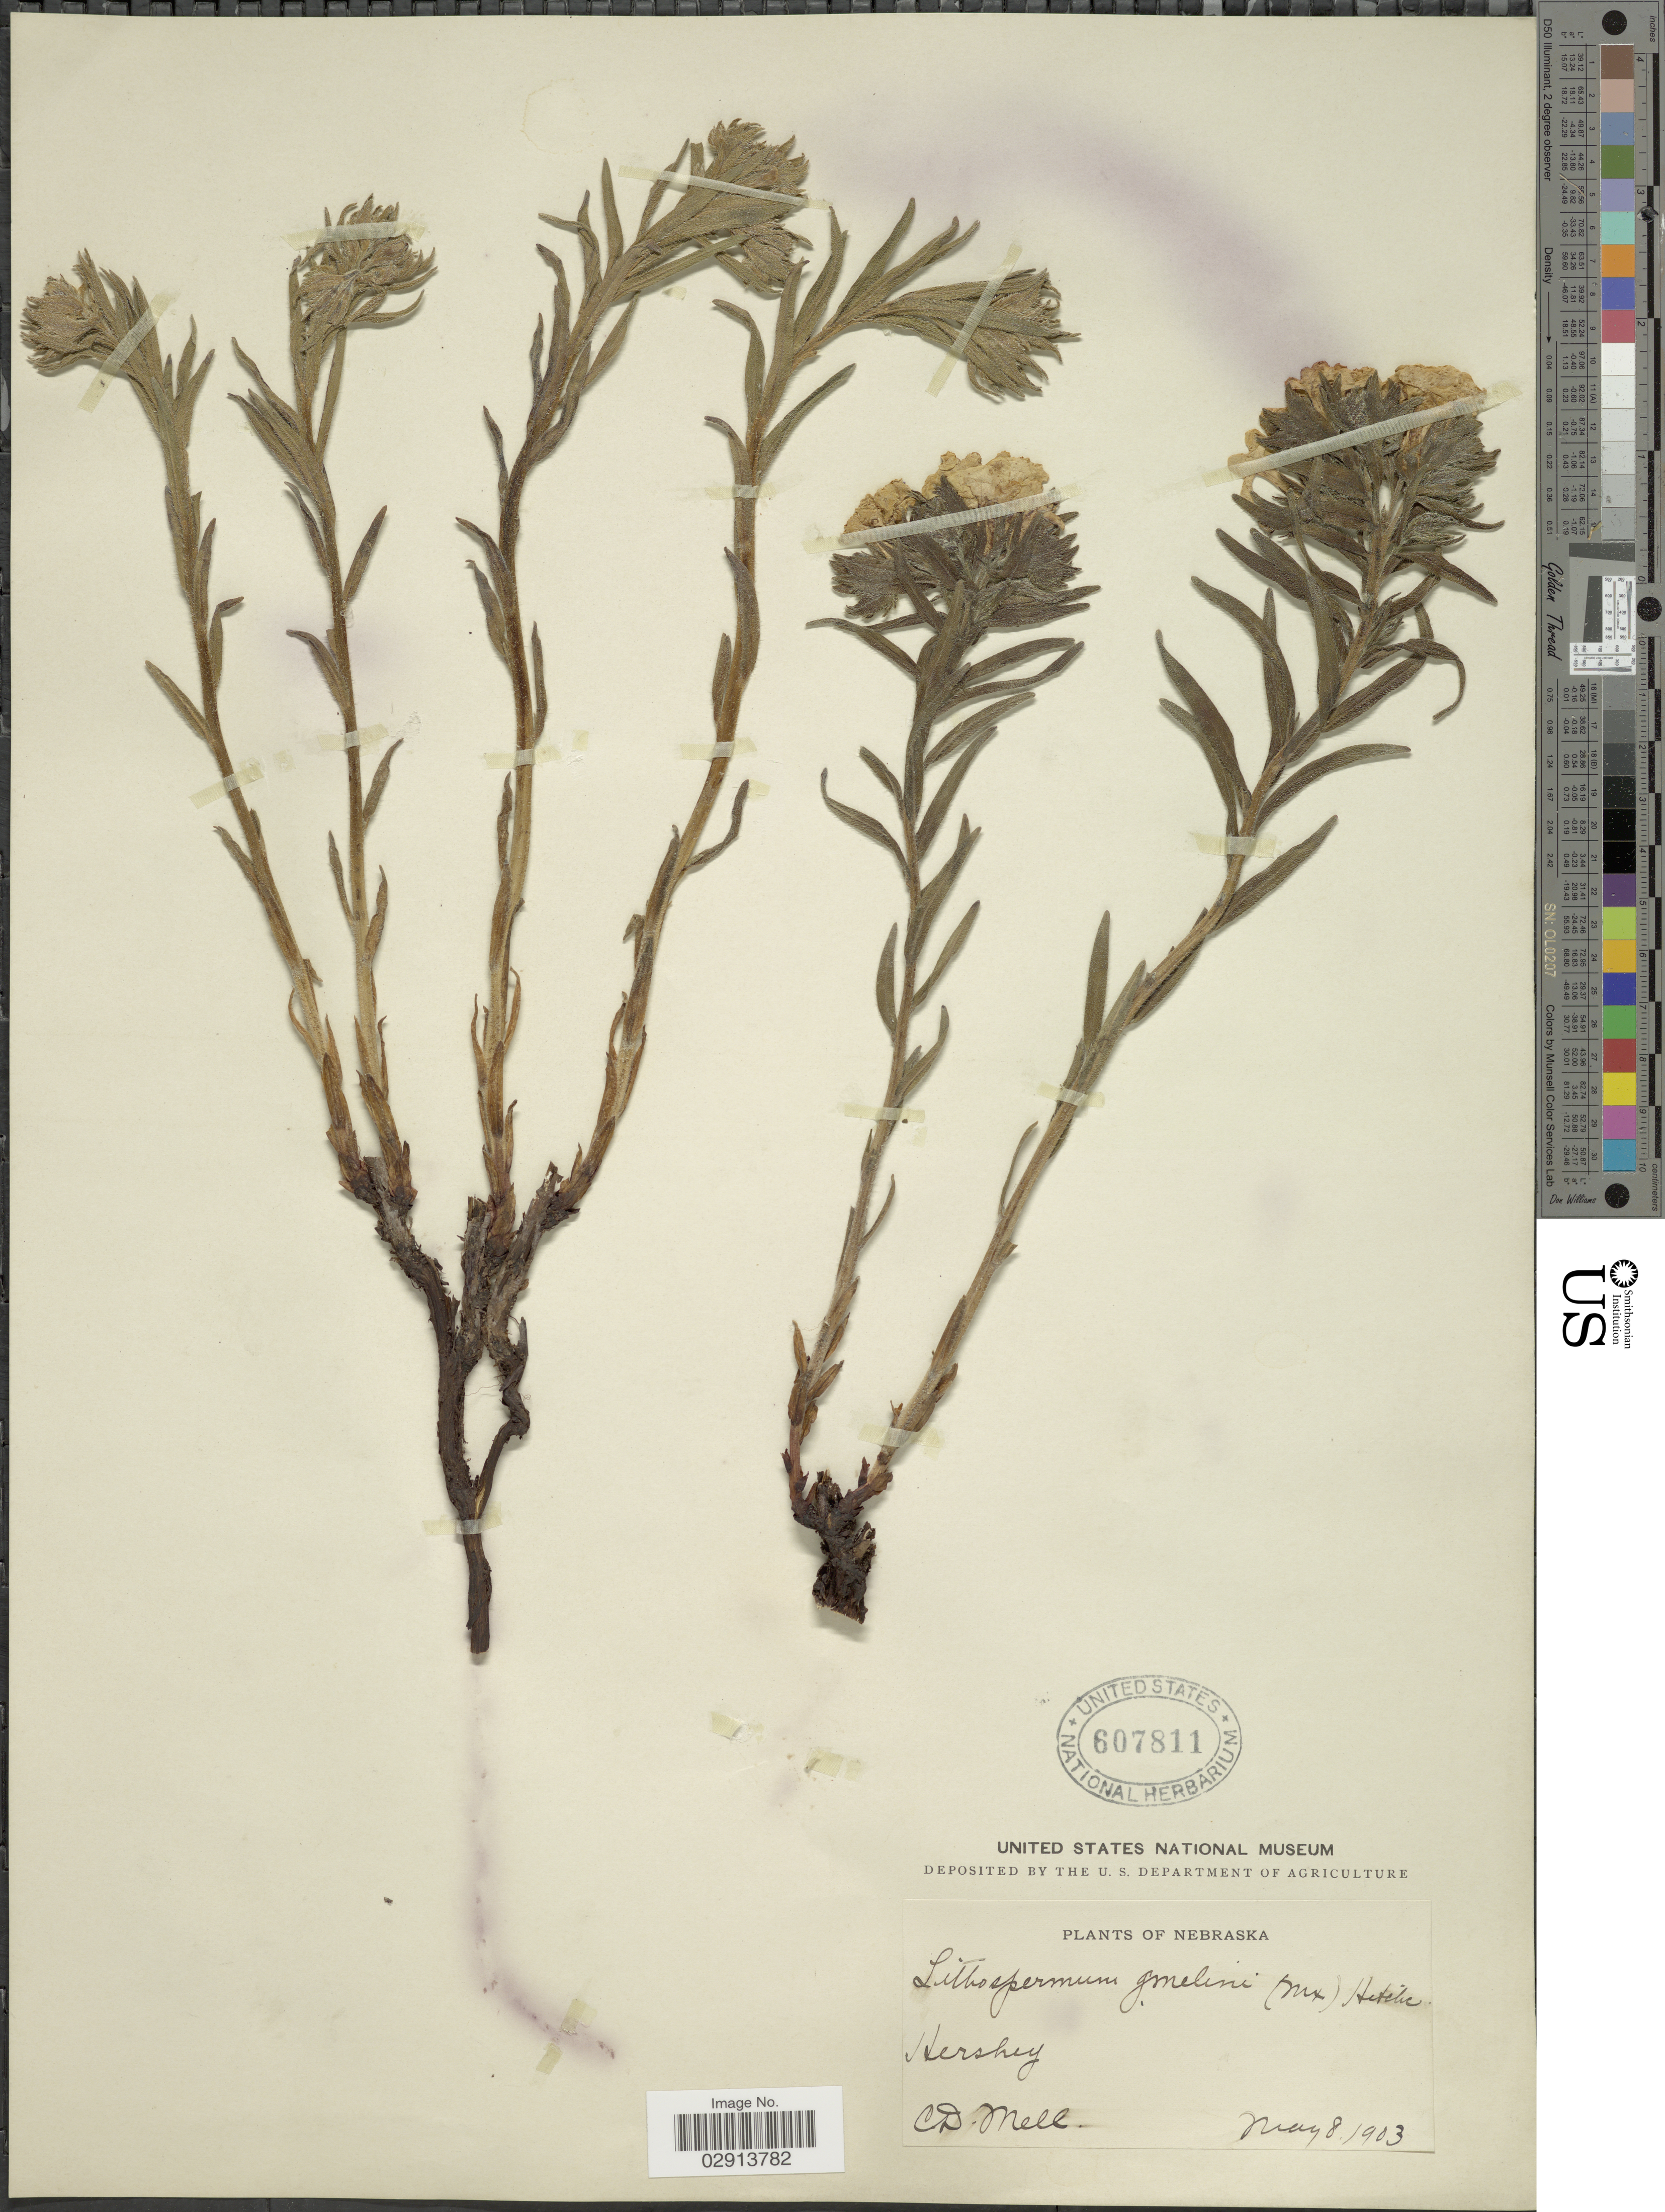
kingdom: Plantae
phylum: Tracheophyta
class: Magnoliopsida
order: Boraginales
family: Boraginaceae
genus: Lithospermum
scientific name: Lithospermum caroliniense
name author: (J.F. Gmel.) MacMill.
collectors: C. D. Mell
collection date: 1903-05-08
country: United States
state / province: Nebraska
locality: Hershey.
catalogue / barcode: US 607811